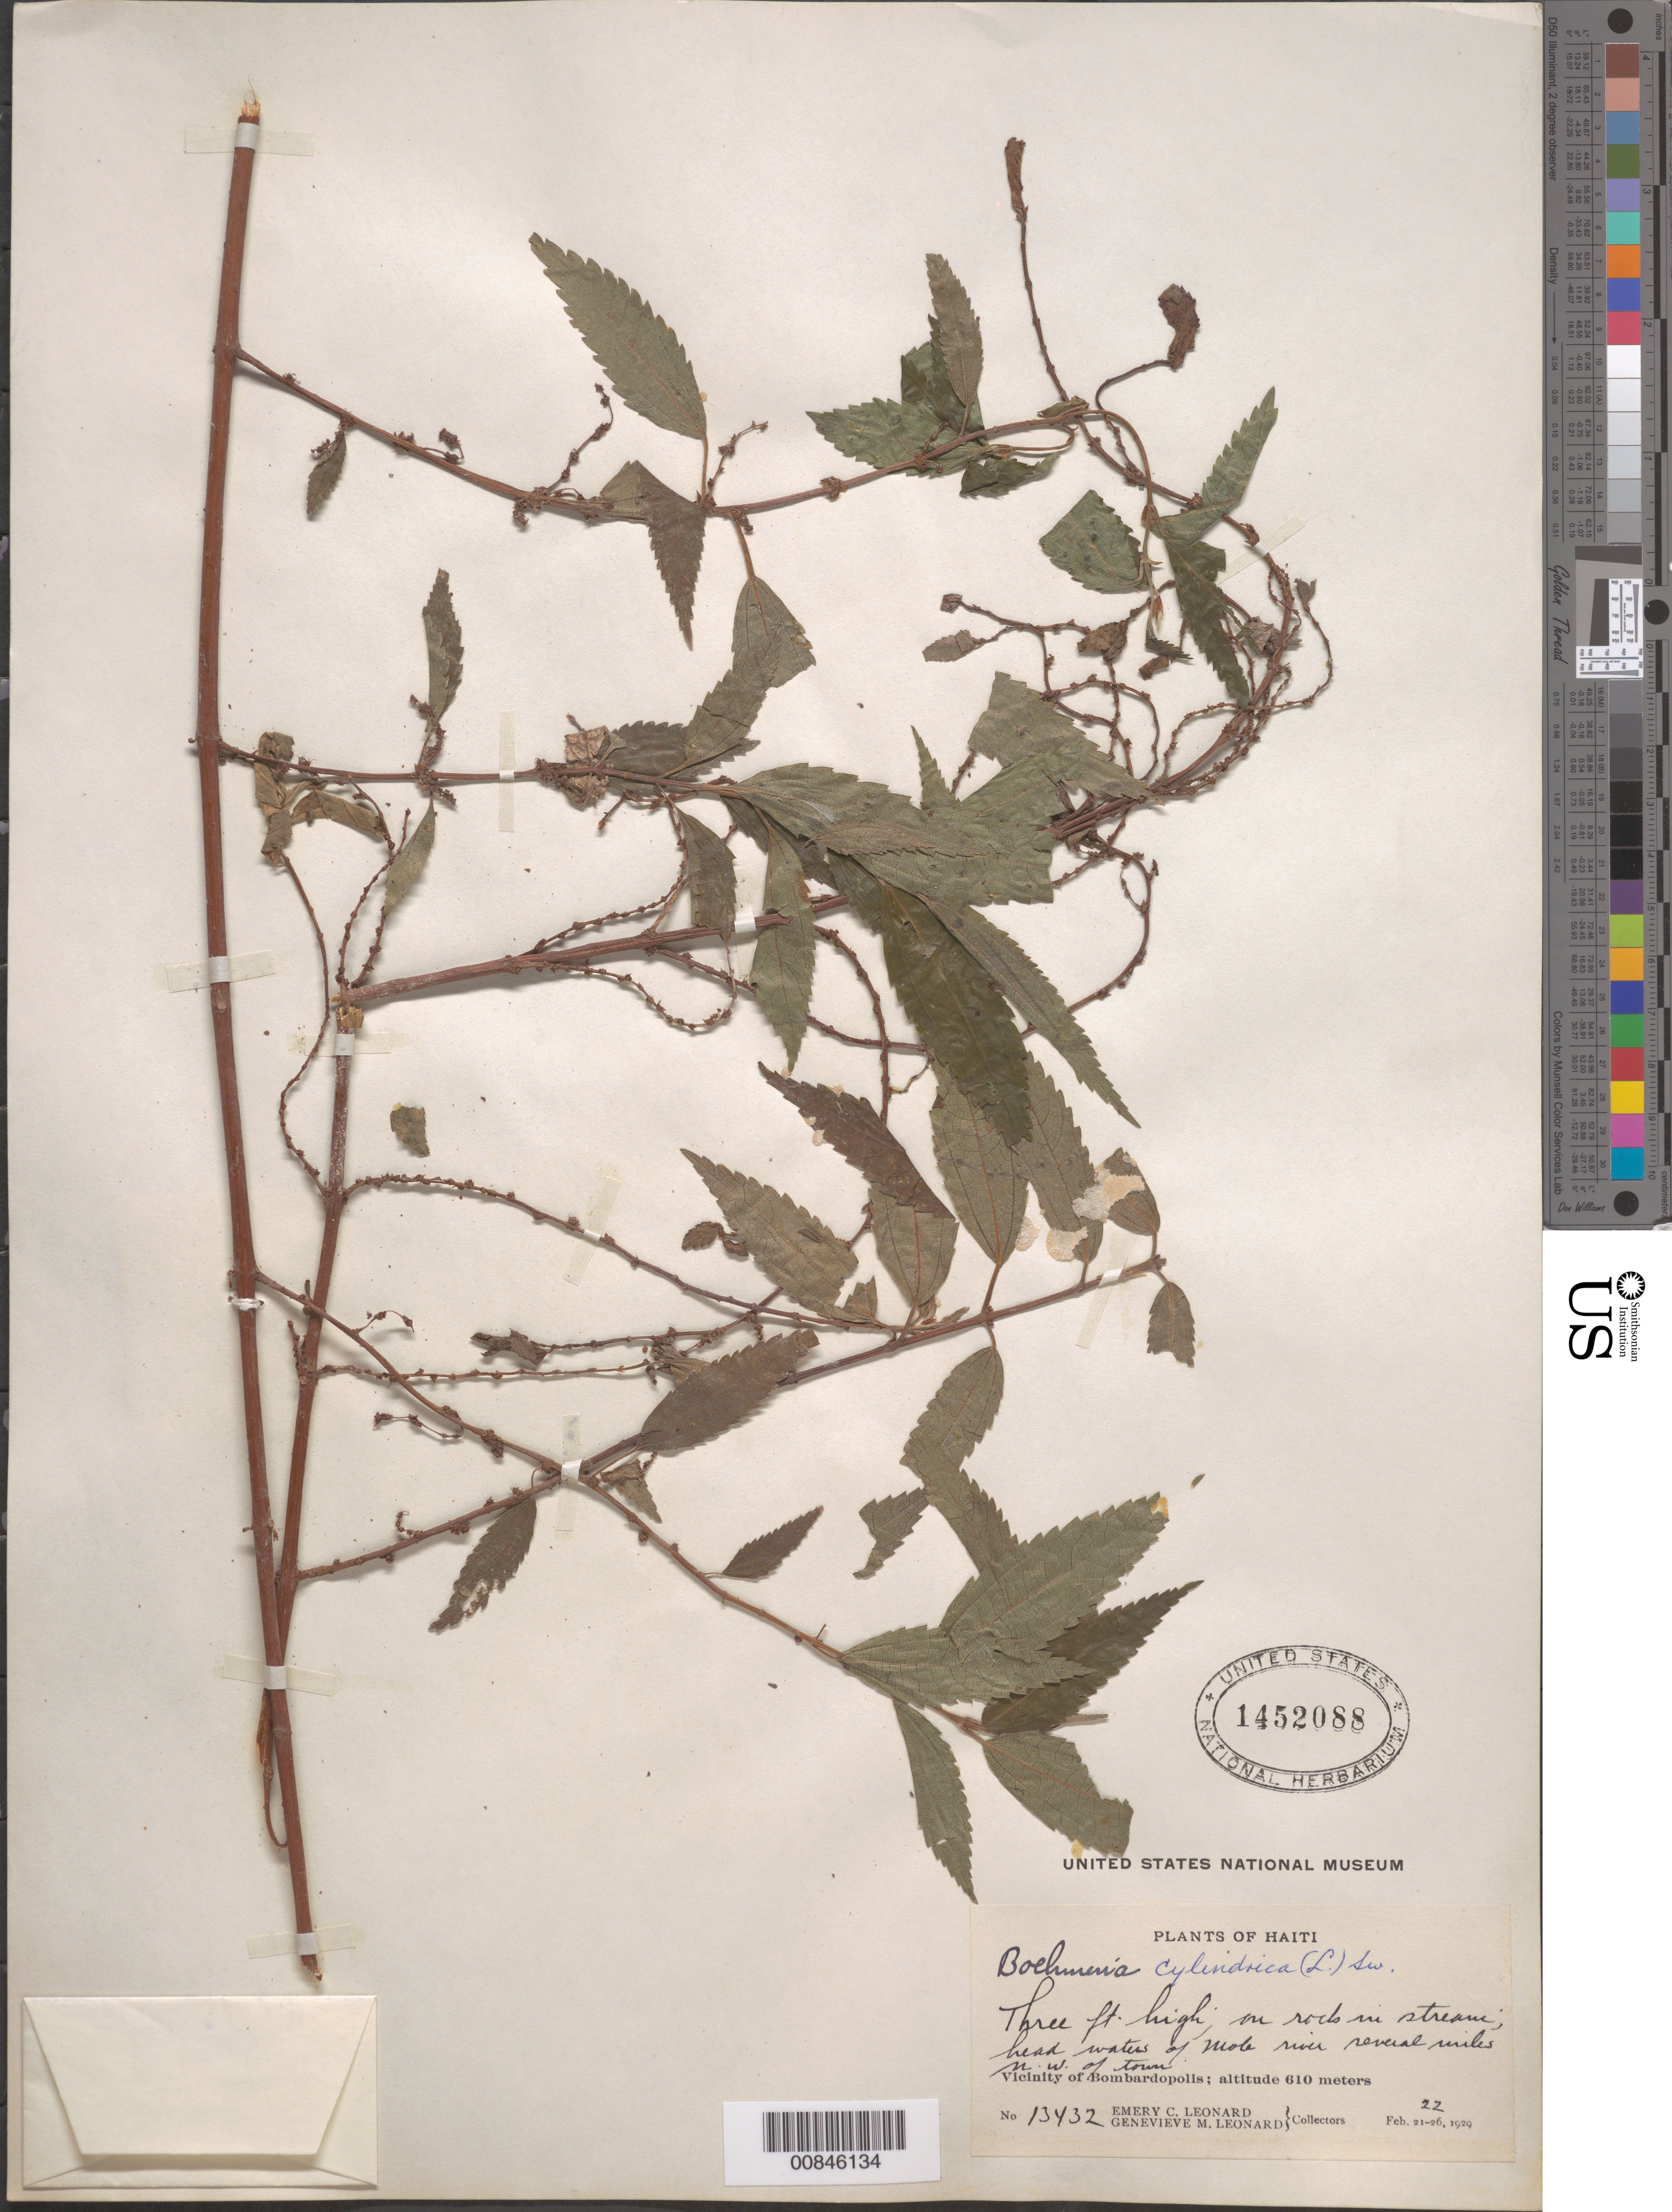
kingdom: Plantae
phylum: Tracheophyta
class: Magnoliopsida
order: Rosales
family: Urticaceae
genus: Boehmeria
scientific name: Boehmeria cylindrica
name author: (L.) Sw.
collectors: E. C. Leonard & G. M. Leonard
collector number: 13432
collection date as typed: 22 Feb 1929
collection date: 1929-02-22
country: Haiti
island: Hispaniola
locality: Vicinity of Bombardopolis. Head waters of Mole river several miles NW of town.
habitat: On rocks in stream.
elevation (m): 610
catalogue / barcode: US 1452088